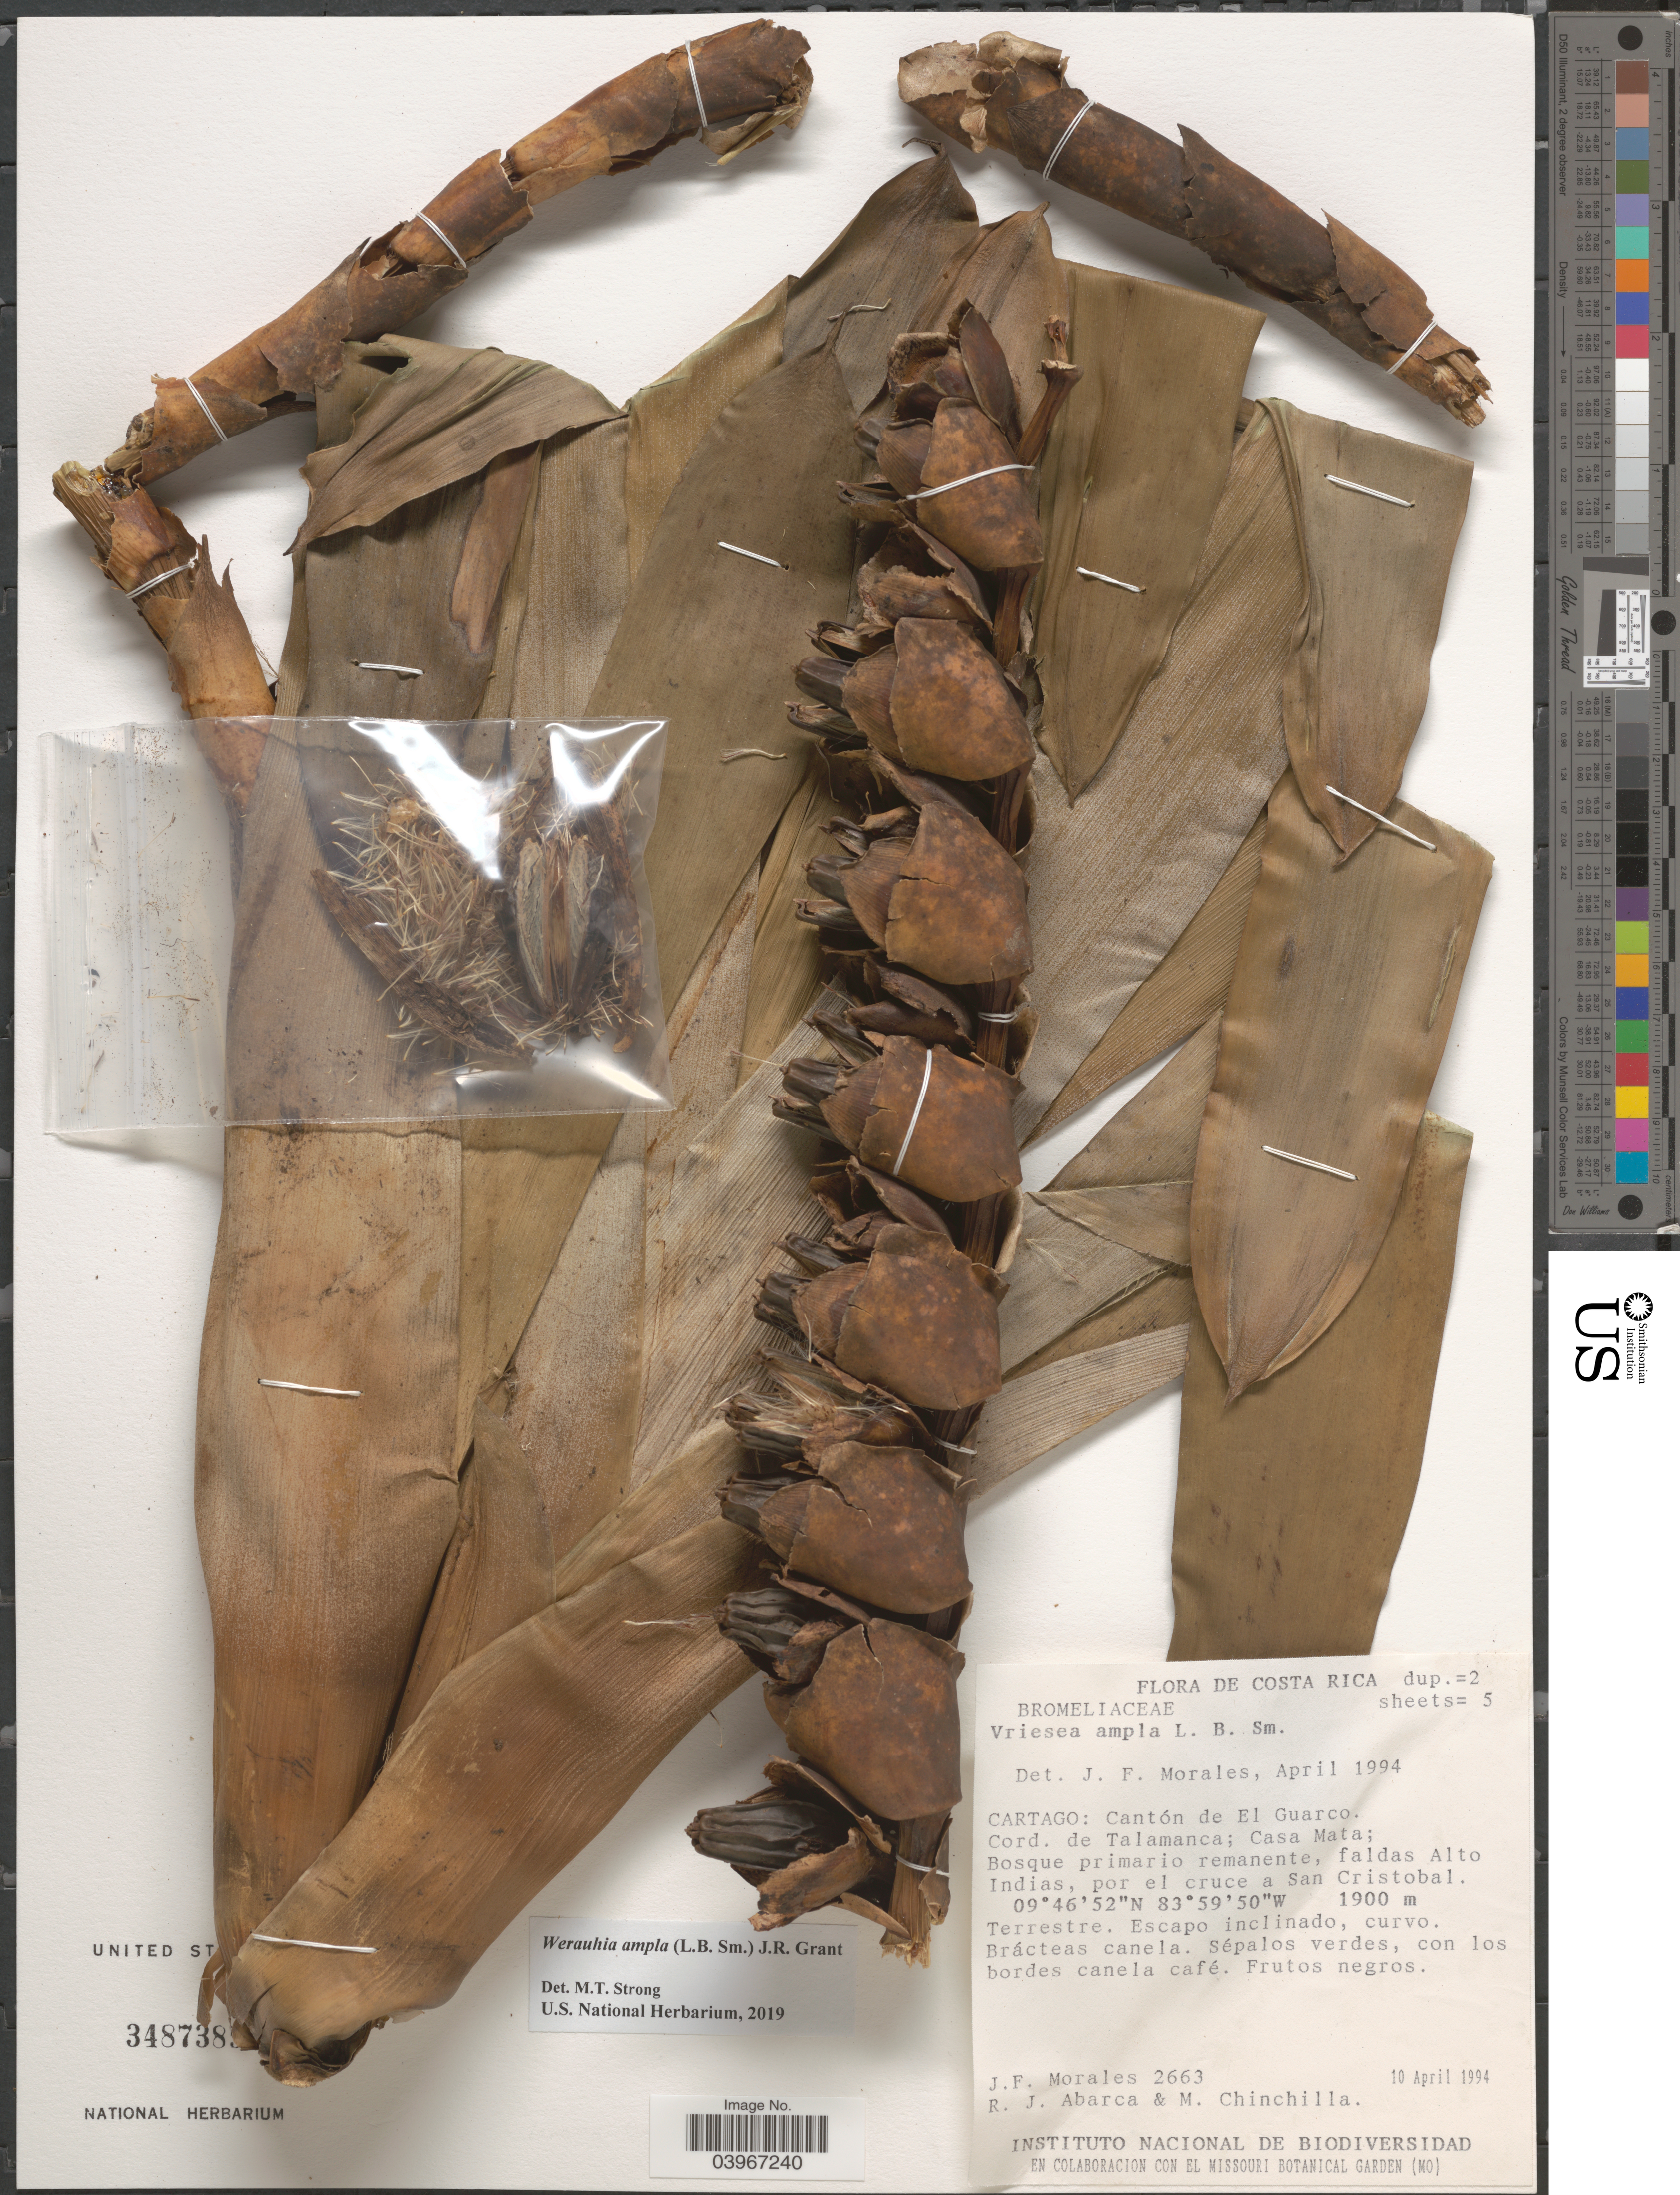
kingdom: Plantae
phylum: Tracheophyta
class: Liliopsida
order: Poales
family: Bromeliaceae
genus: Werauhia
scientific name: Werauhia ampla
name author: (L.B. Sm.) J.R. Grant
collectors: J. Morales, R. J. Abarca & M. Chinchilla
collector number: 2663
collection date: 1994-04-10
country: Costa Rica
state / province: Cartago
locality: Cantón de El Guarco. Cord. de Talamanca; Casa Mata; Bosque primario remanente, faldas Alto Indias, por el cruce a San Cristobal.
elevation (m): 1900